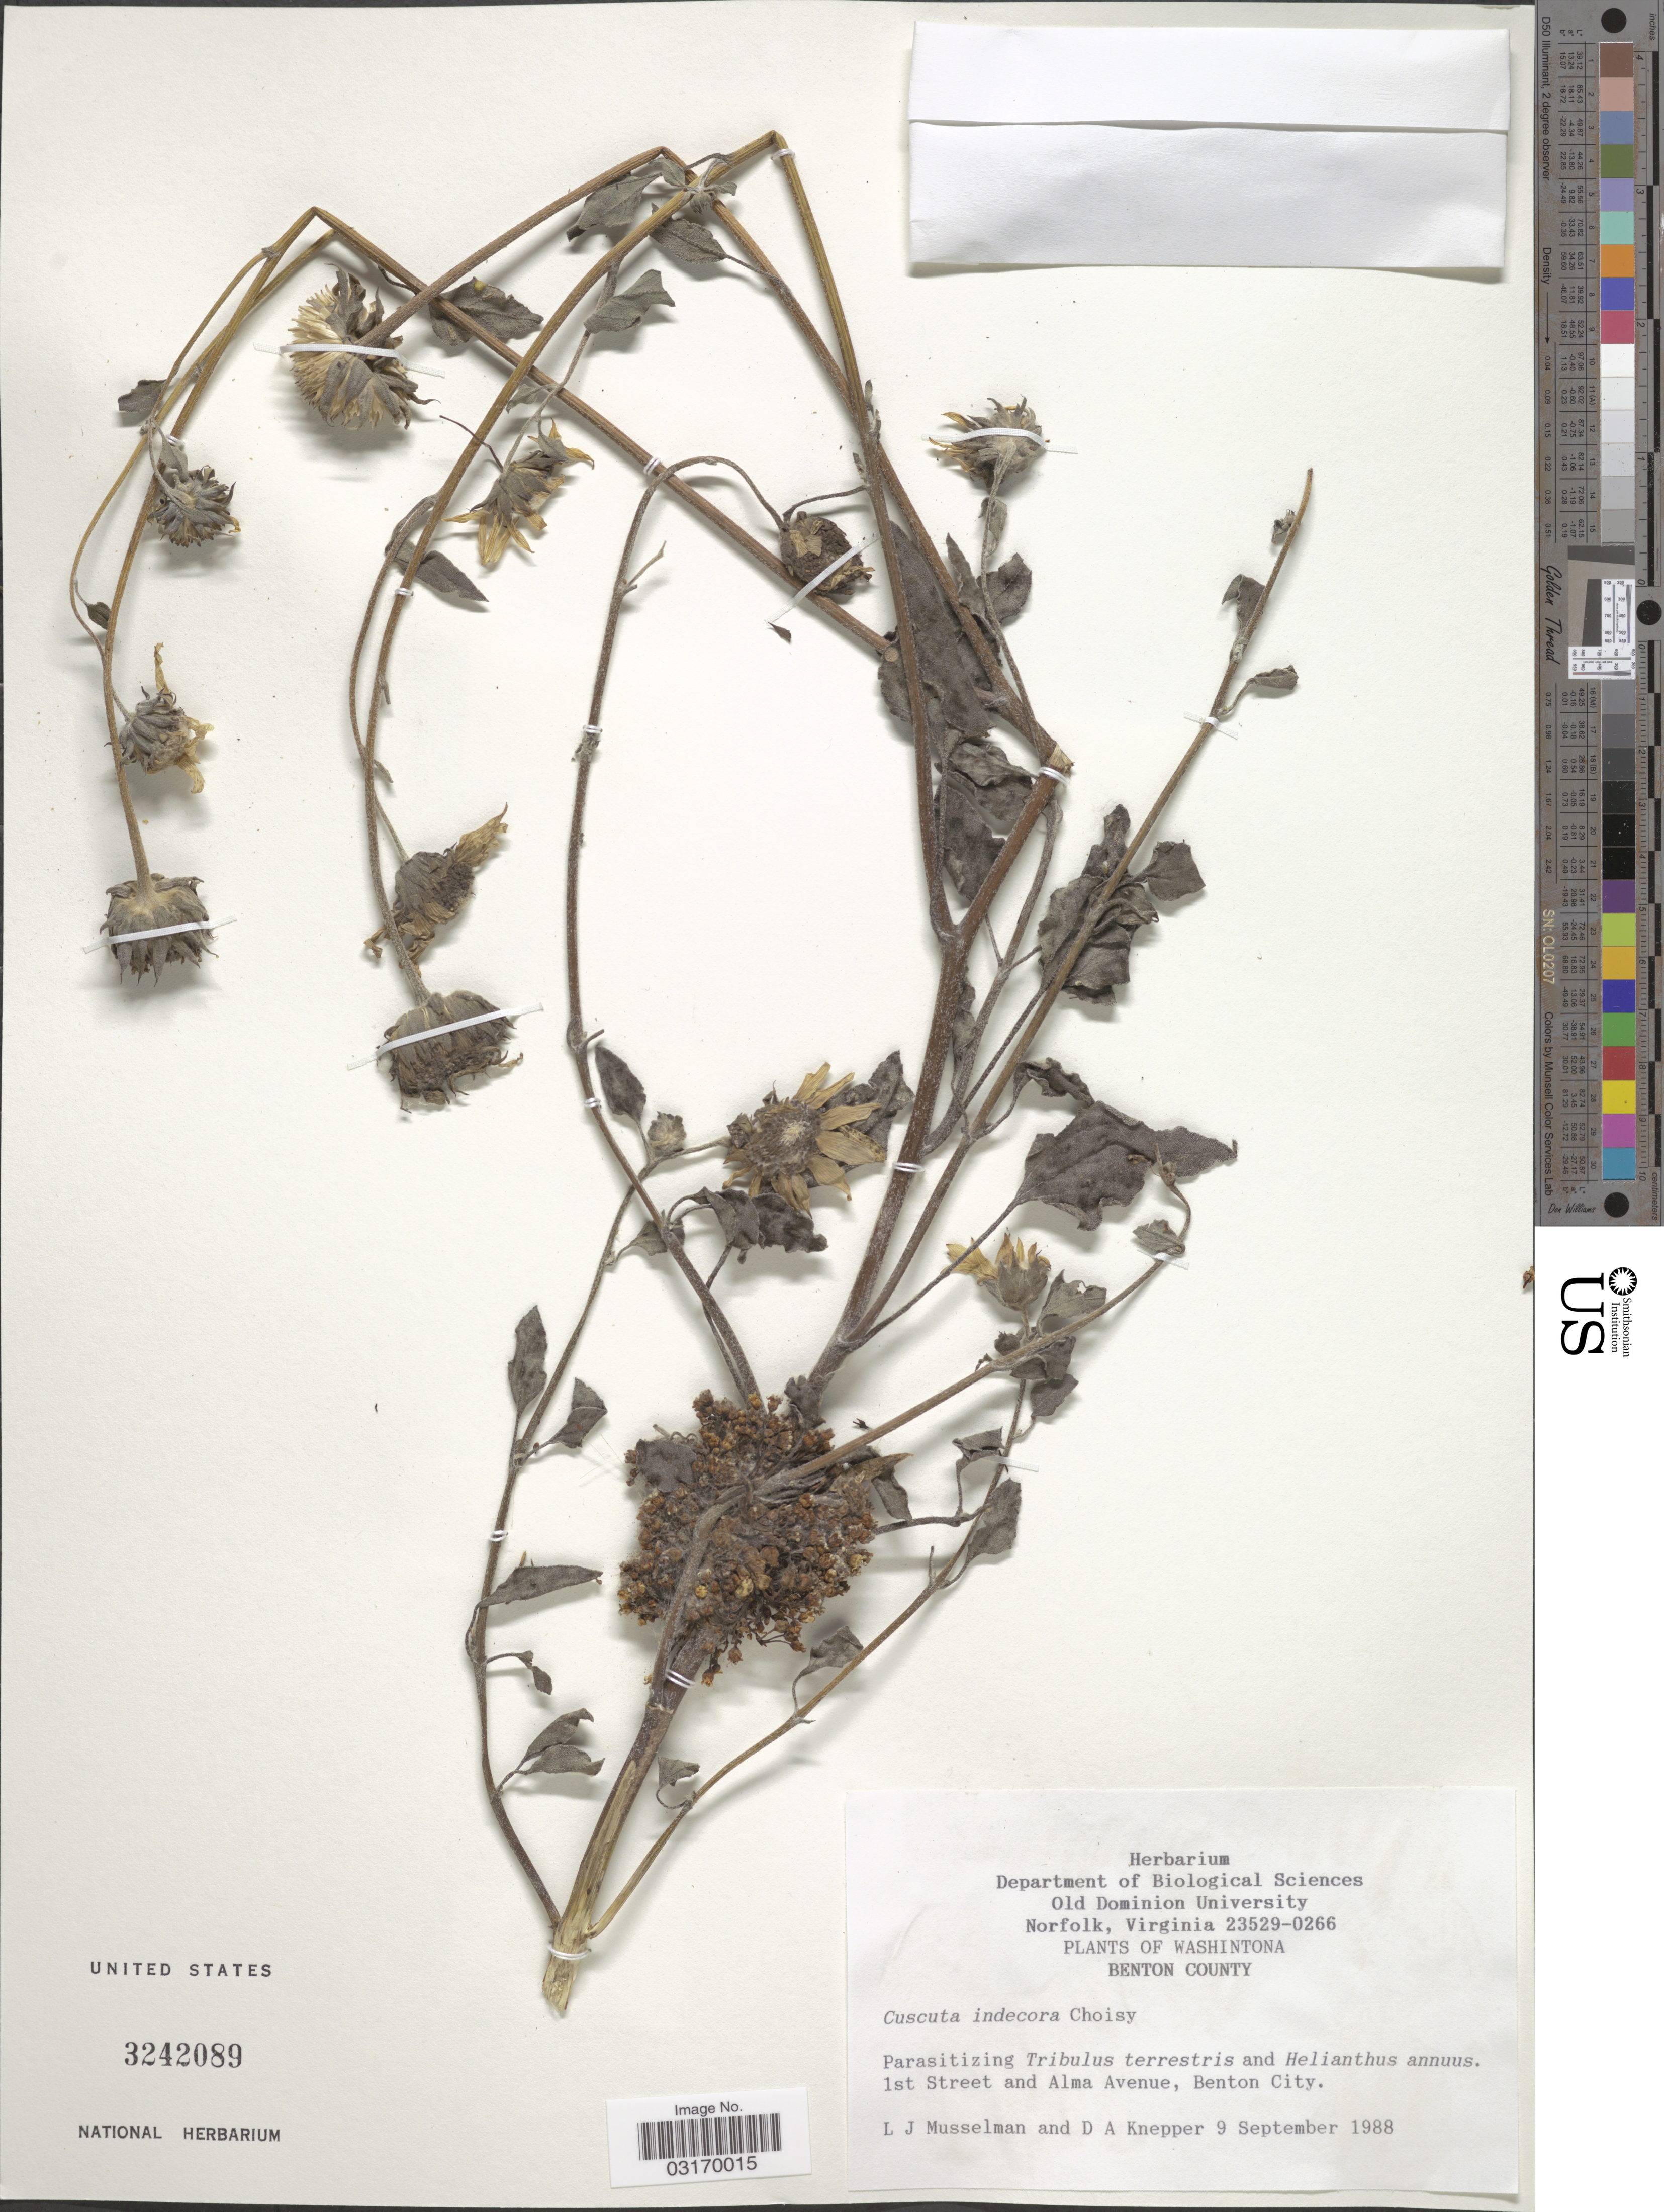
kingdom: Plantae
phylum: Tracheophyta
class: Magnoliopsida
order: Solanales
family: Convolvulaceae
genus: Cuscuta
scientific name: Cuscuta indecora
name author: Choisy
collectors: L. J. Musselman & D. A. Knepper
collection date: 1988-09-09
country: United States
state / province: Washington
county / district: Benton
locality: Washintona. Benton County. 1st Street and Alma Avenue, Benton City.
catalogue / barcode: US 3242089